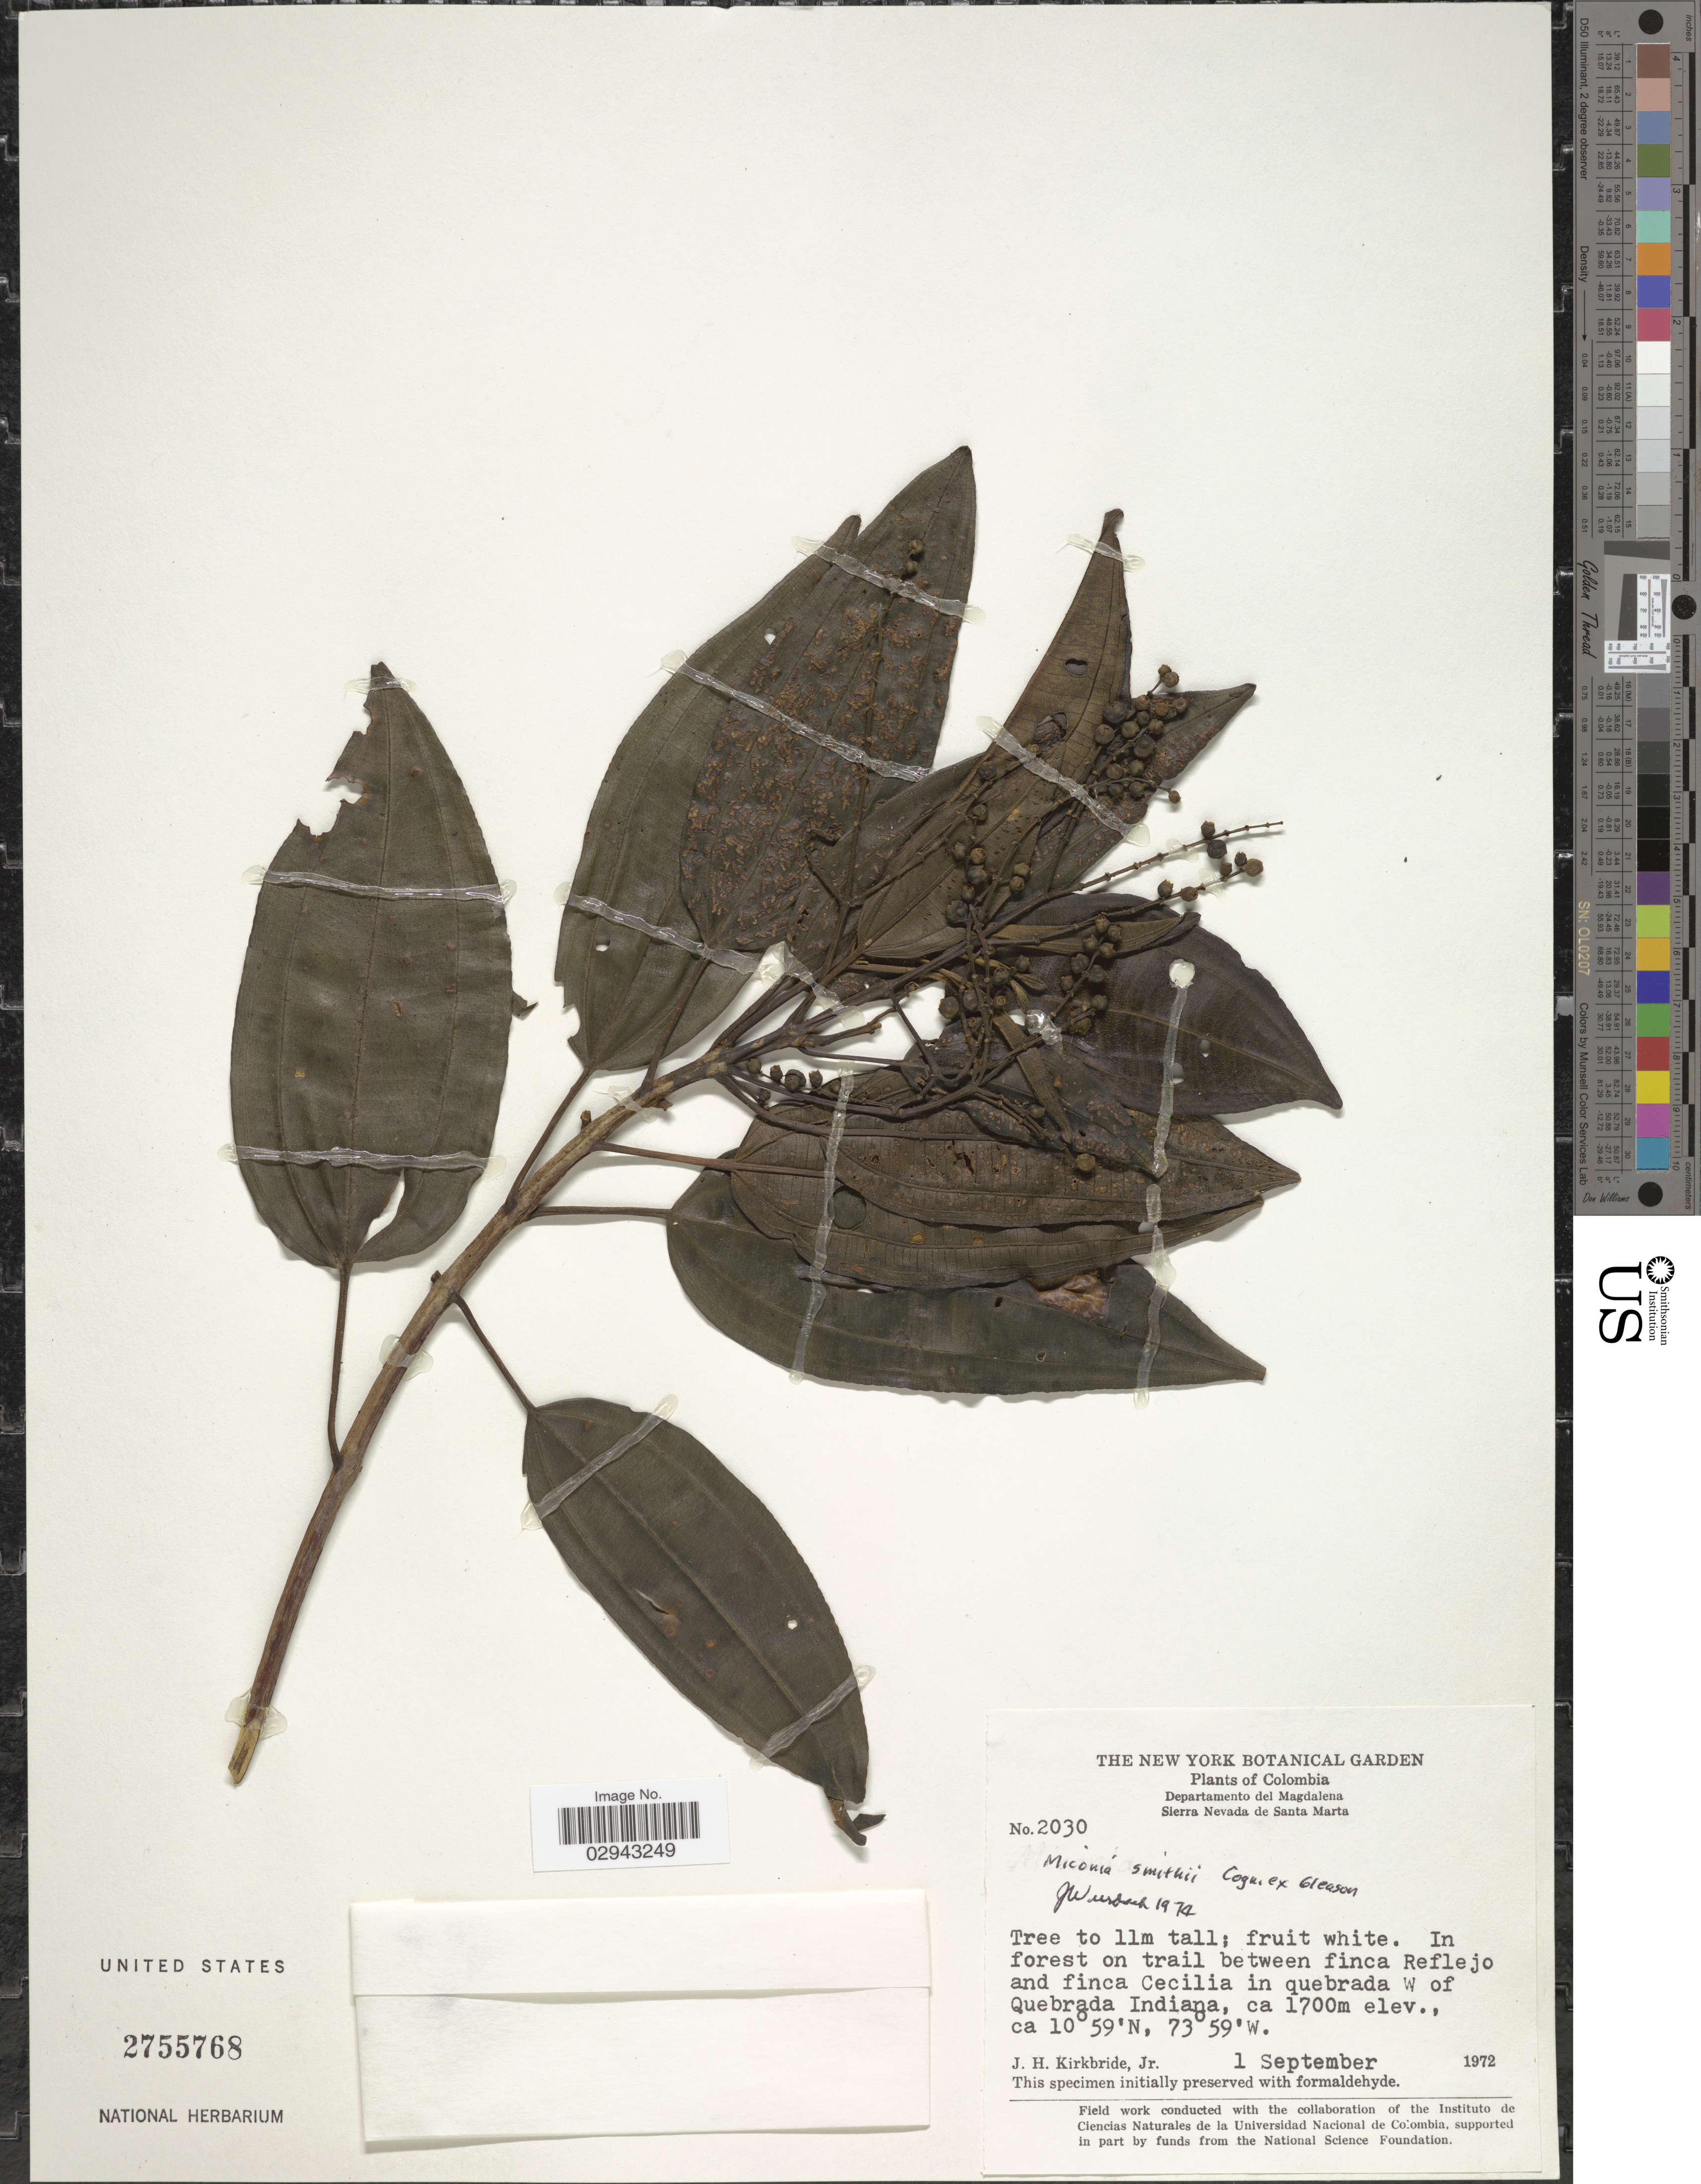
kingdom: Plantae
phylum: Tracheophyta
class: Magnoliopsida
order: Myrtales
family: Melastomataceae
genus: Miconia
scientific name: Miconia smithii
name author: Cogn.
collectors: J. H. Kirkbride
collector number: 2030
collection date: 1972-09-01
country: Colombia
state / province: Magdalena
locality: Departamento del Magdalena. Sierra Nevada de Santa Marta. In forest on trail between finca Refeljo and finca Cecilia in quebrada W of Quebrada Indiana.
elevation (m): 1700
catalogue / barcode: US 2755768